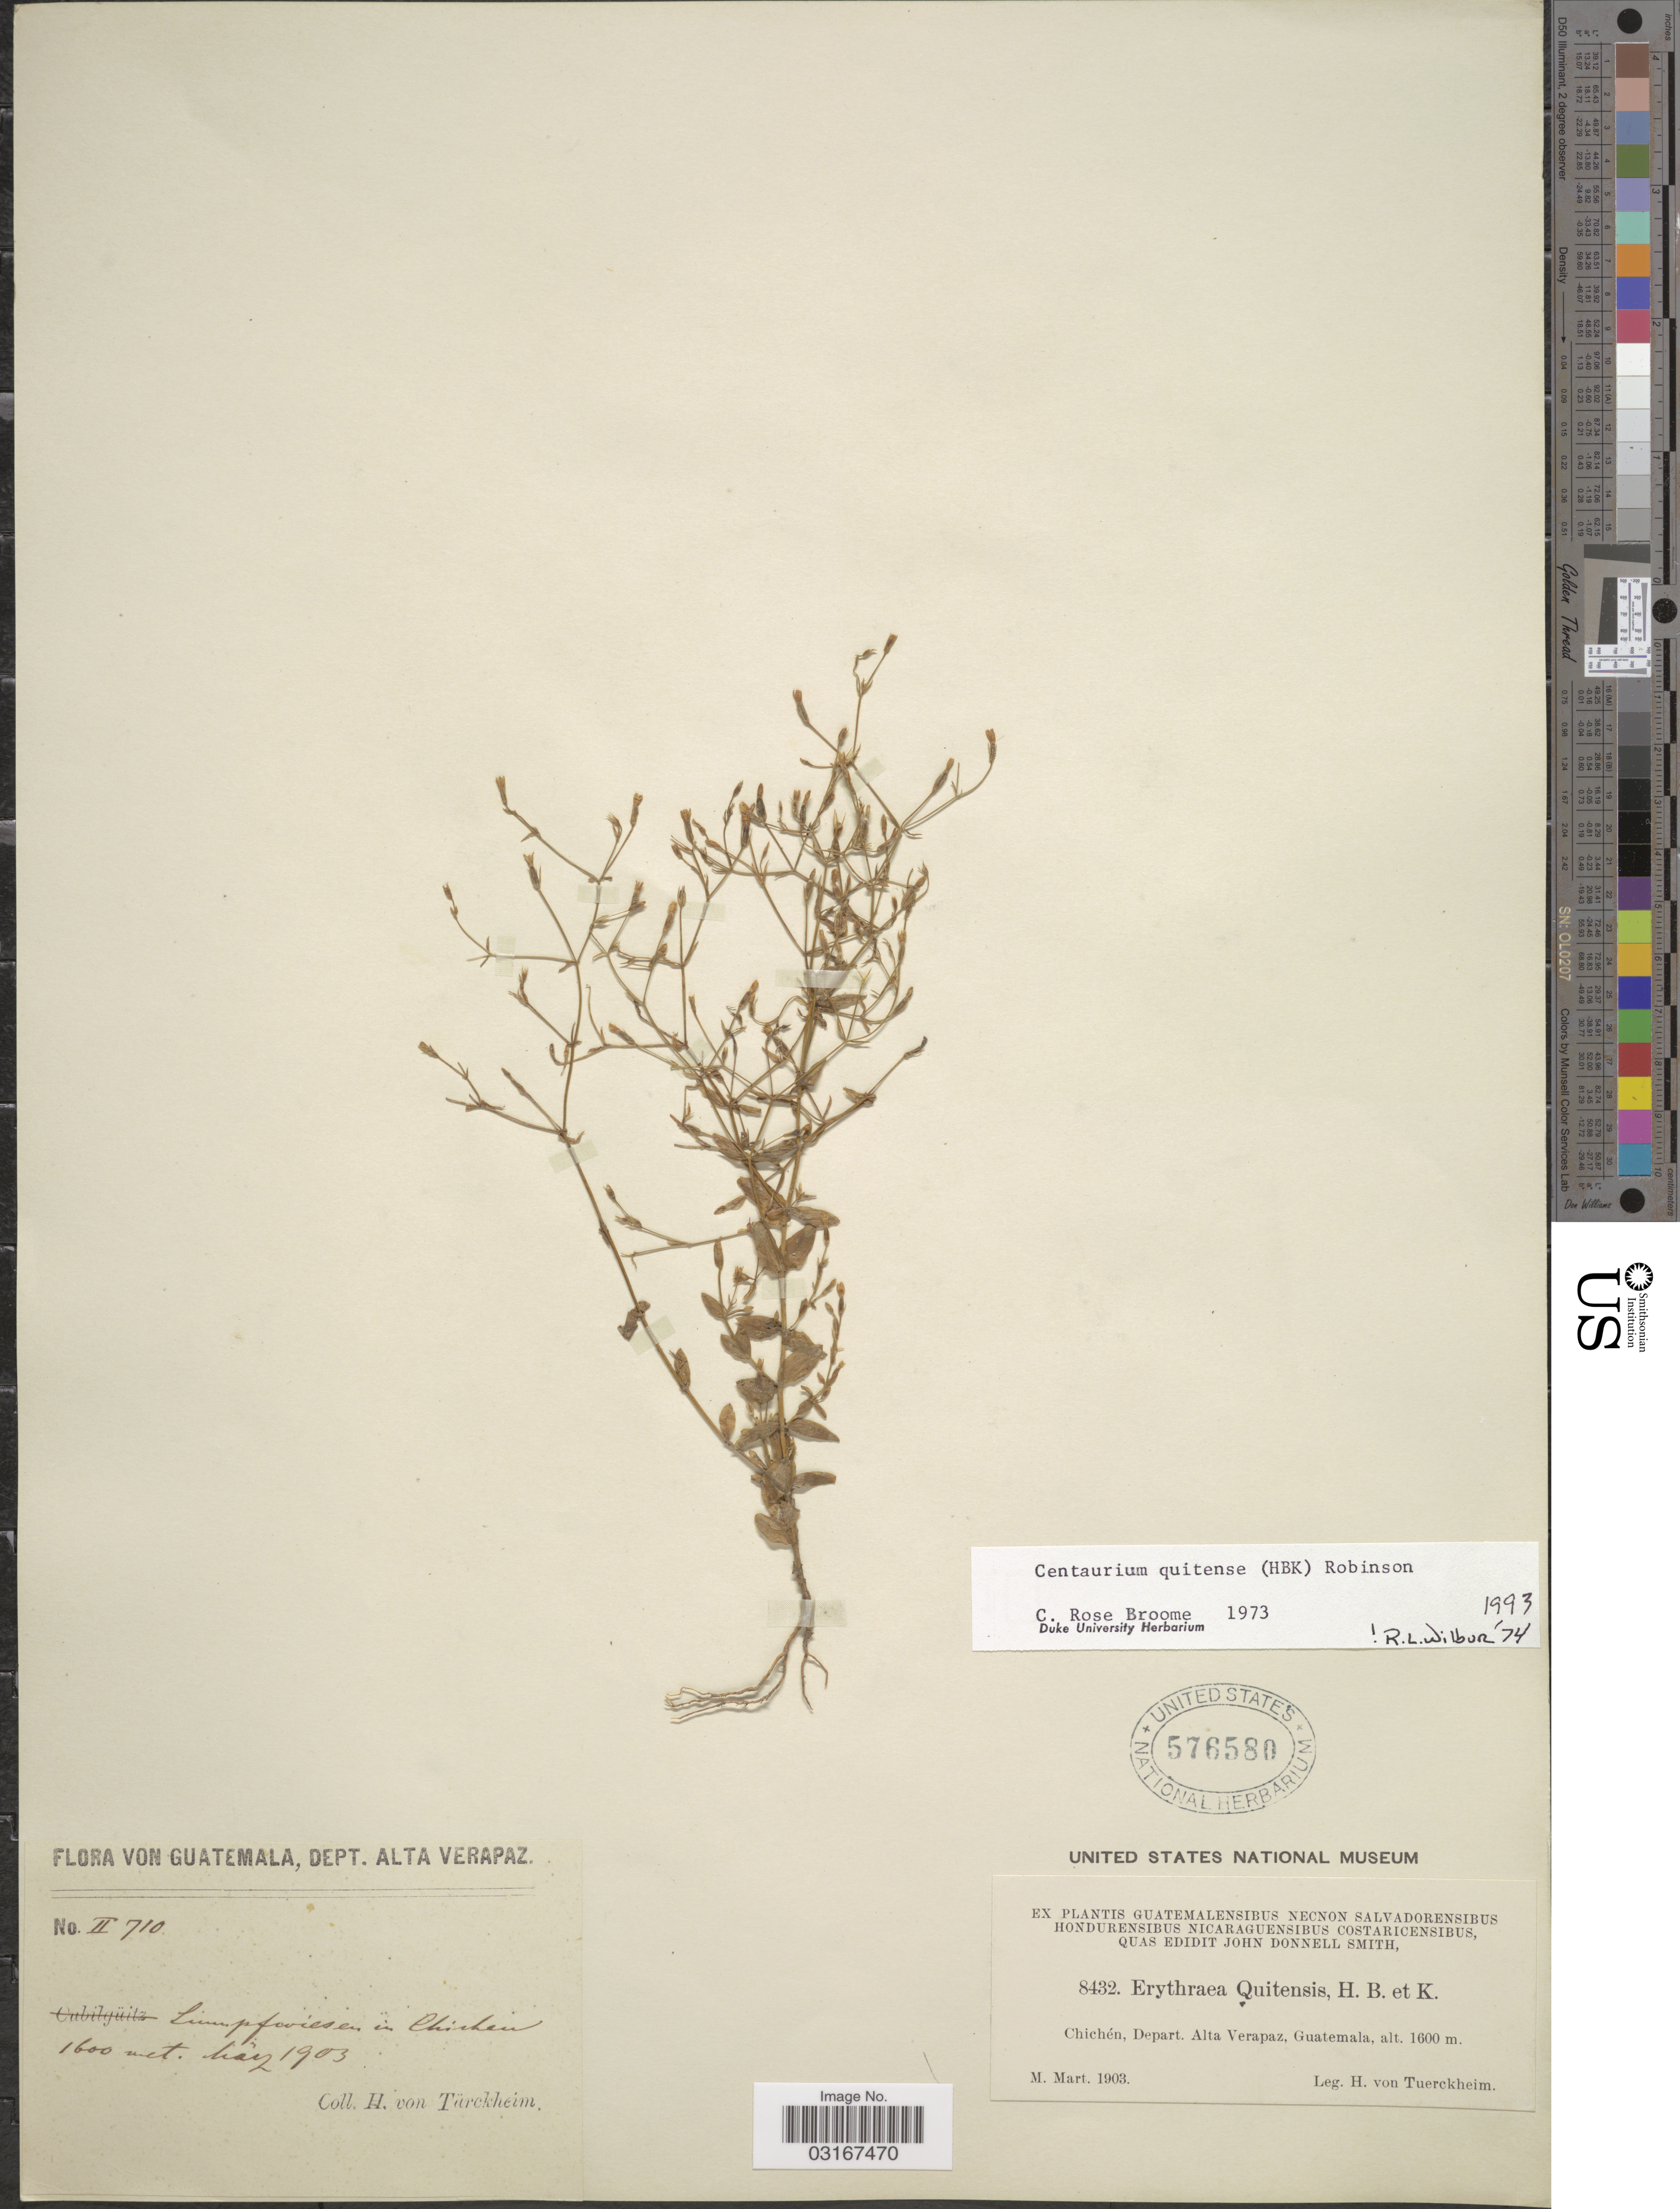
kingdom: Plantae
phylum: Tracheophyta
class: Magnoliopsida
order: Gentianales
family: Gentianaceae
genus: Centaurium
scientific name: Centaurium quitense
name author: (Kunth) B.L. Rob.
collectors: H. von Türckheim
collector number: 8432/II710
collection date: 1903-03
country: Guatemala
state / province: Alta Verapaz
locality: Chichén, Depart. Alta Verapaz.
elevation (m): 1600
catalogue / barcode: US 576580